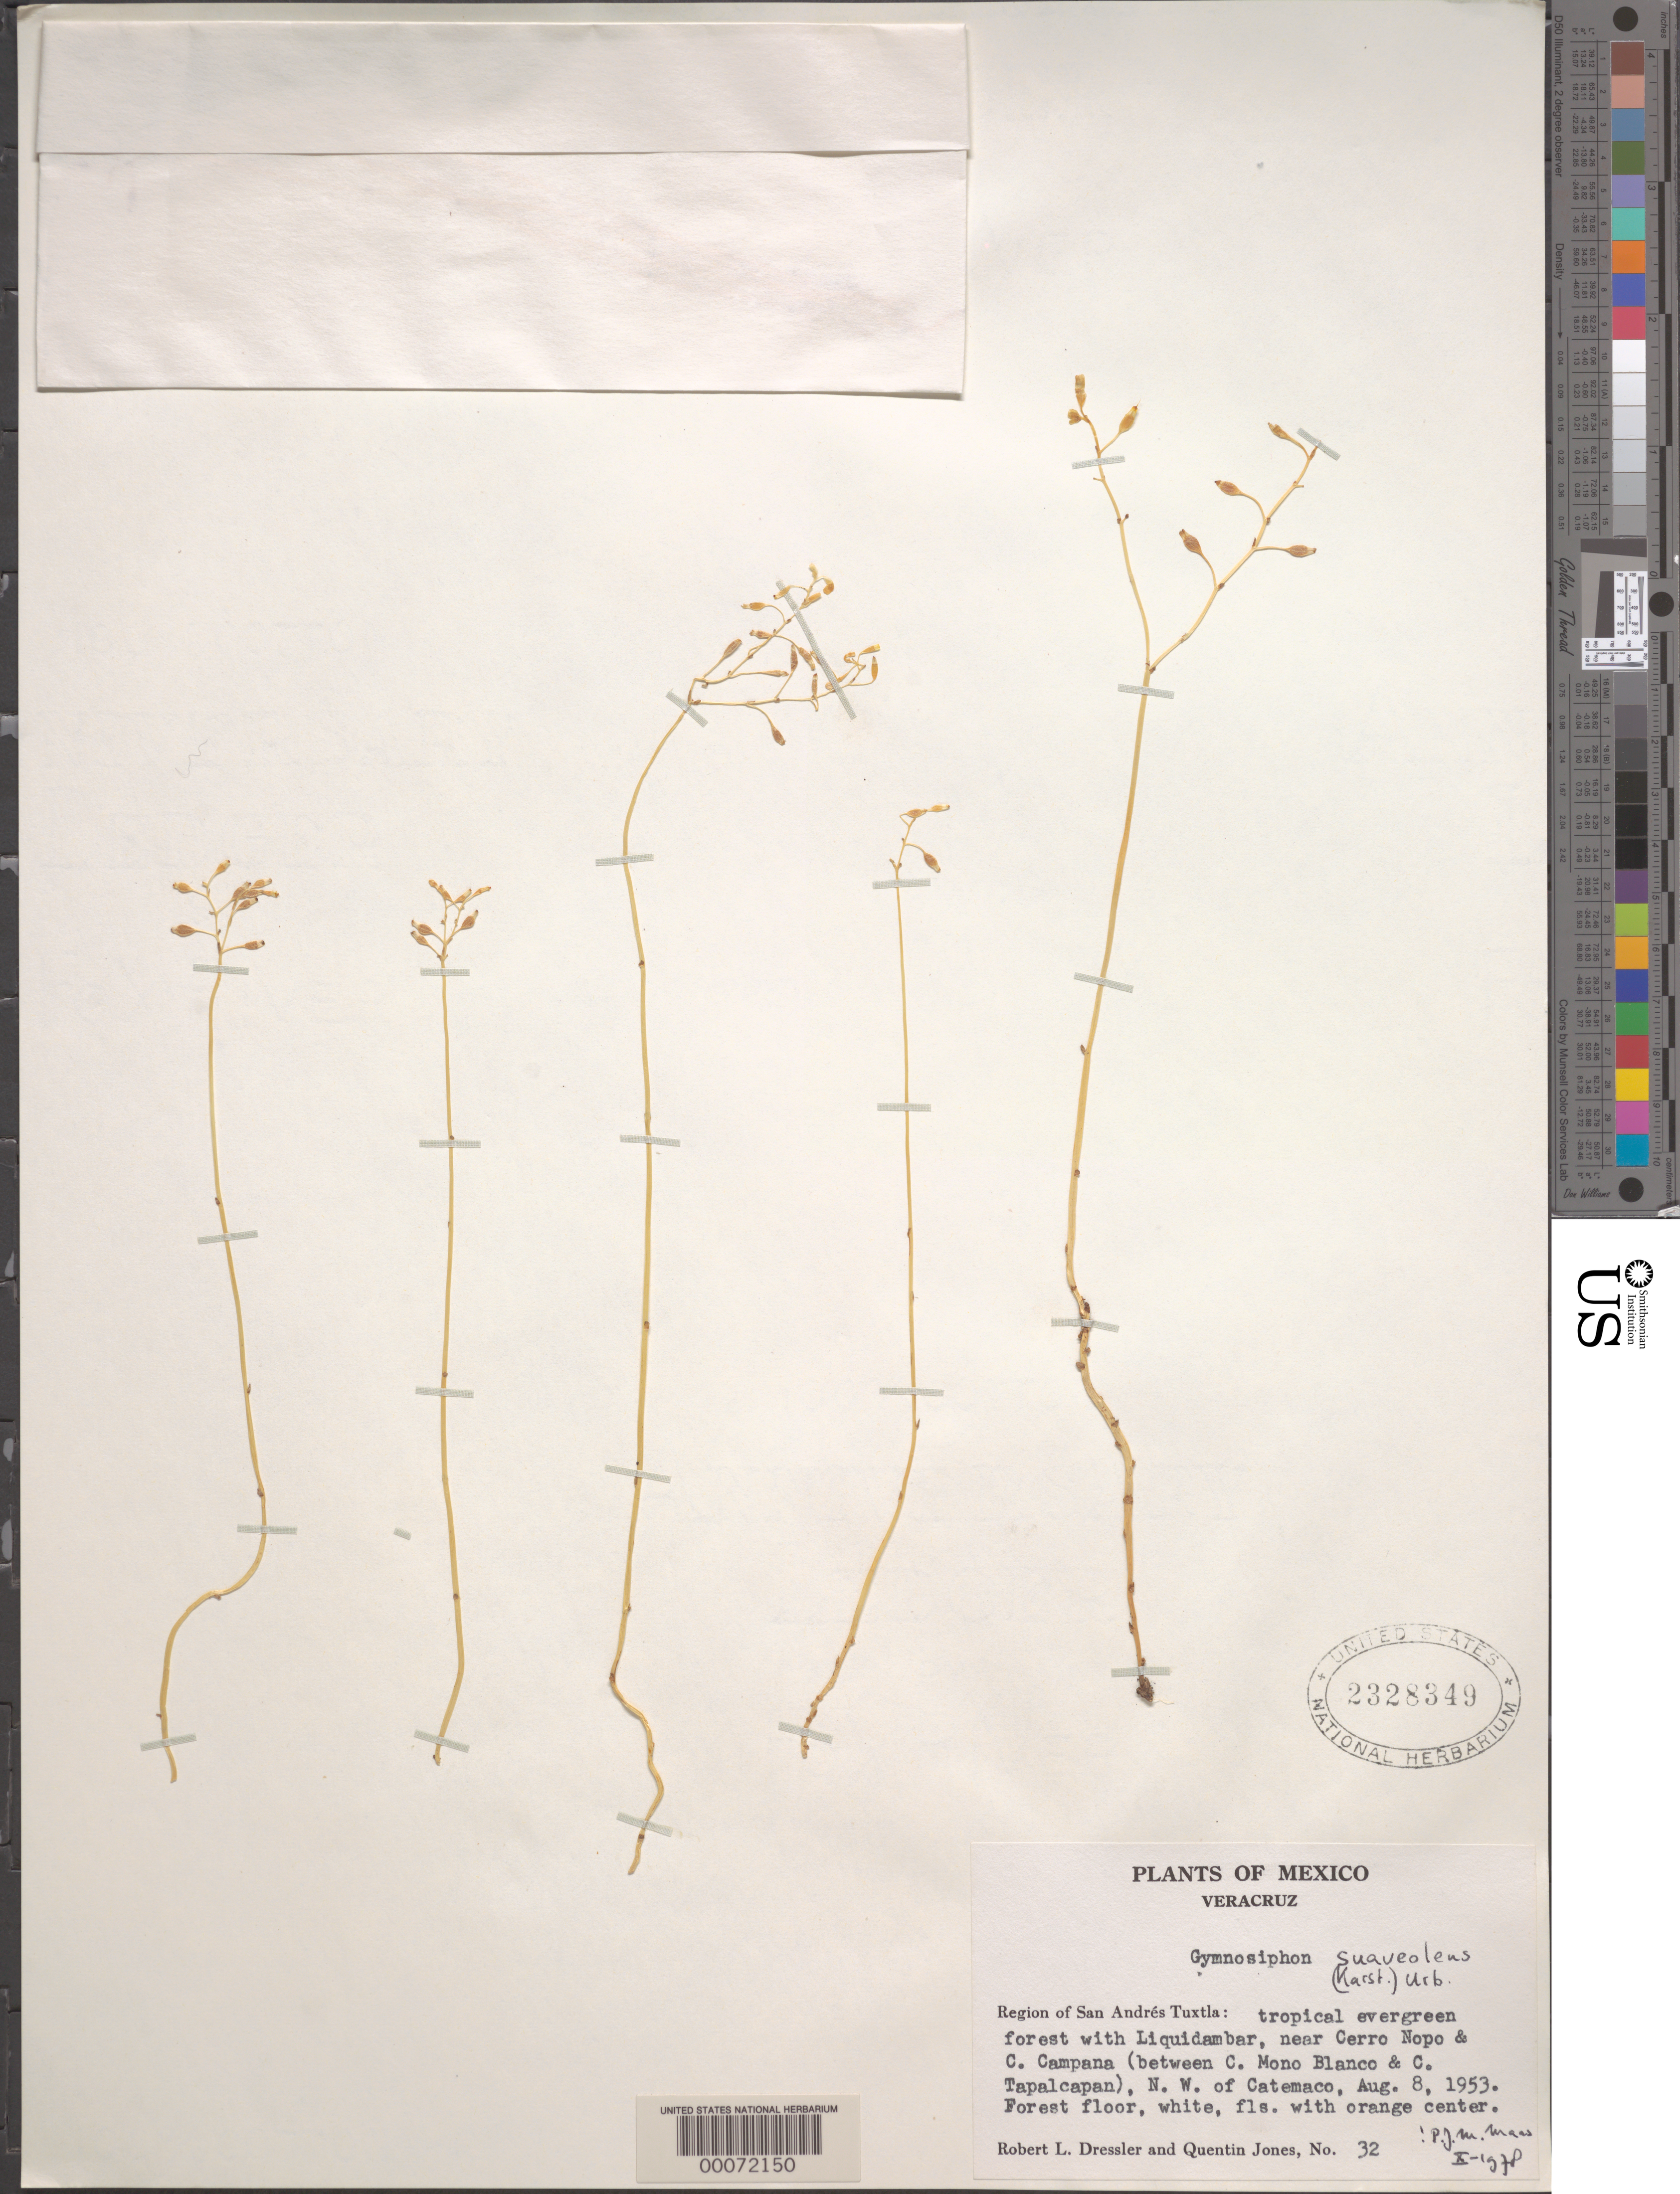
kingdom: Plantae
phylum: Tracheophyta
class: Liliopsida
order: Dioscoreales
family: Burmanniaceae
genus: Gymnosiphon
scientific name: Gymnosiphon suaveolens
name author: (H. Karst.) Urb.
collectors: R. Dressler & Q. Jones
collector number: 32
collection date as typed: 08 Aug 1953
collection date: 1953-08-08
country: Mexico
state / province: Veracruz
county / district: San Andrés Tuxtla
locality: Near cerro nopo and cerro campana (between c. mono blanco and c.tapalcapan), NW of catemaco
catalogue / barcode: US 2328349